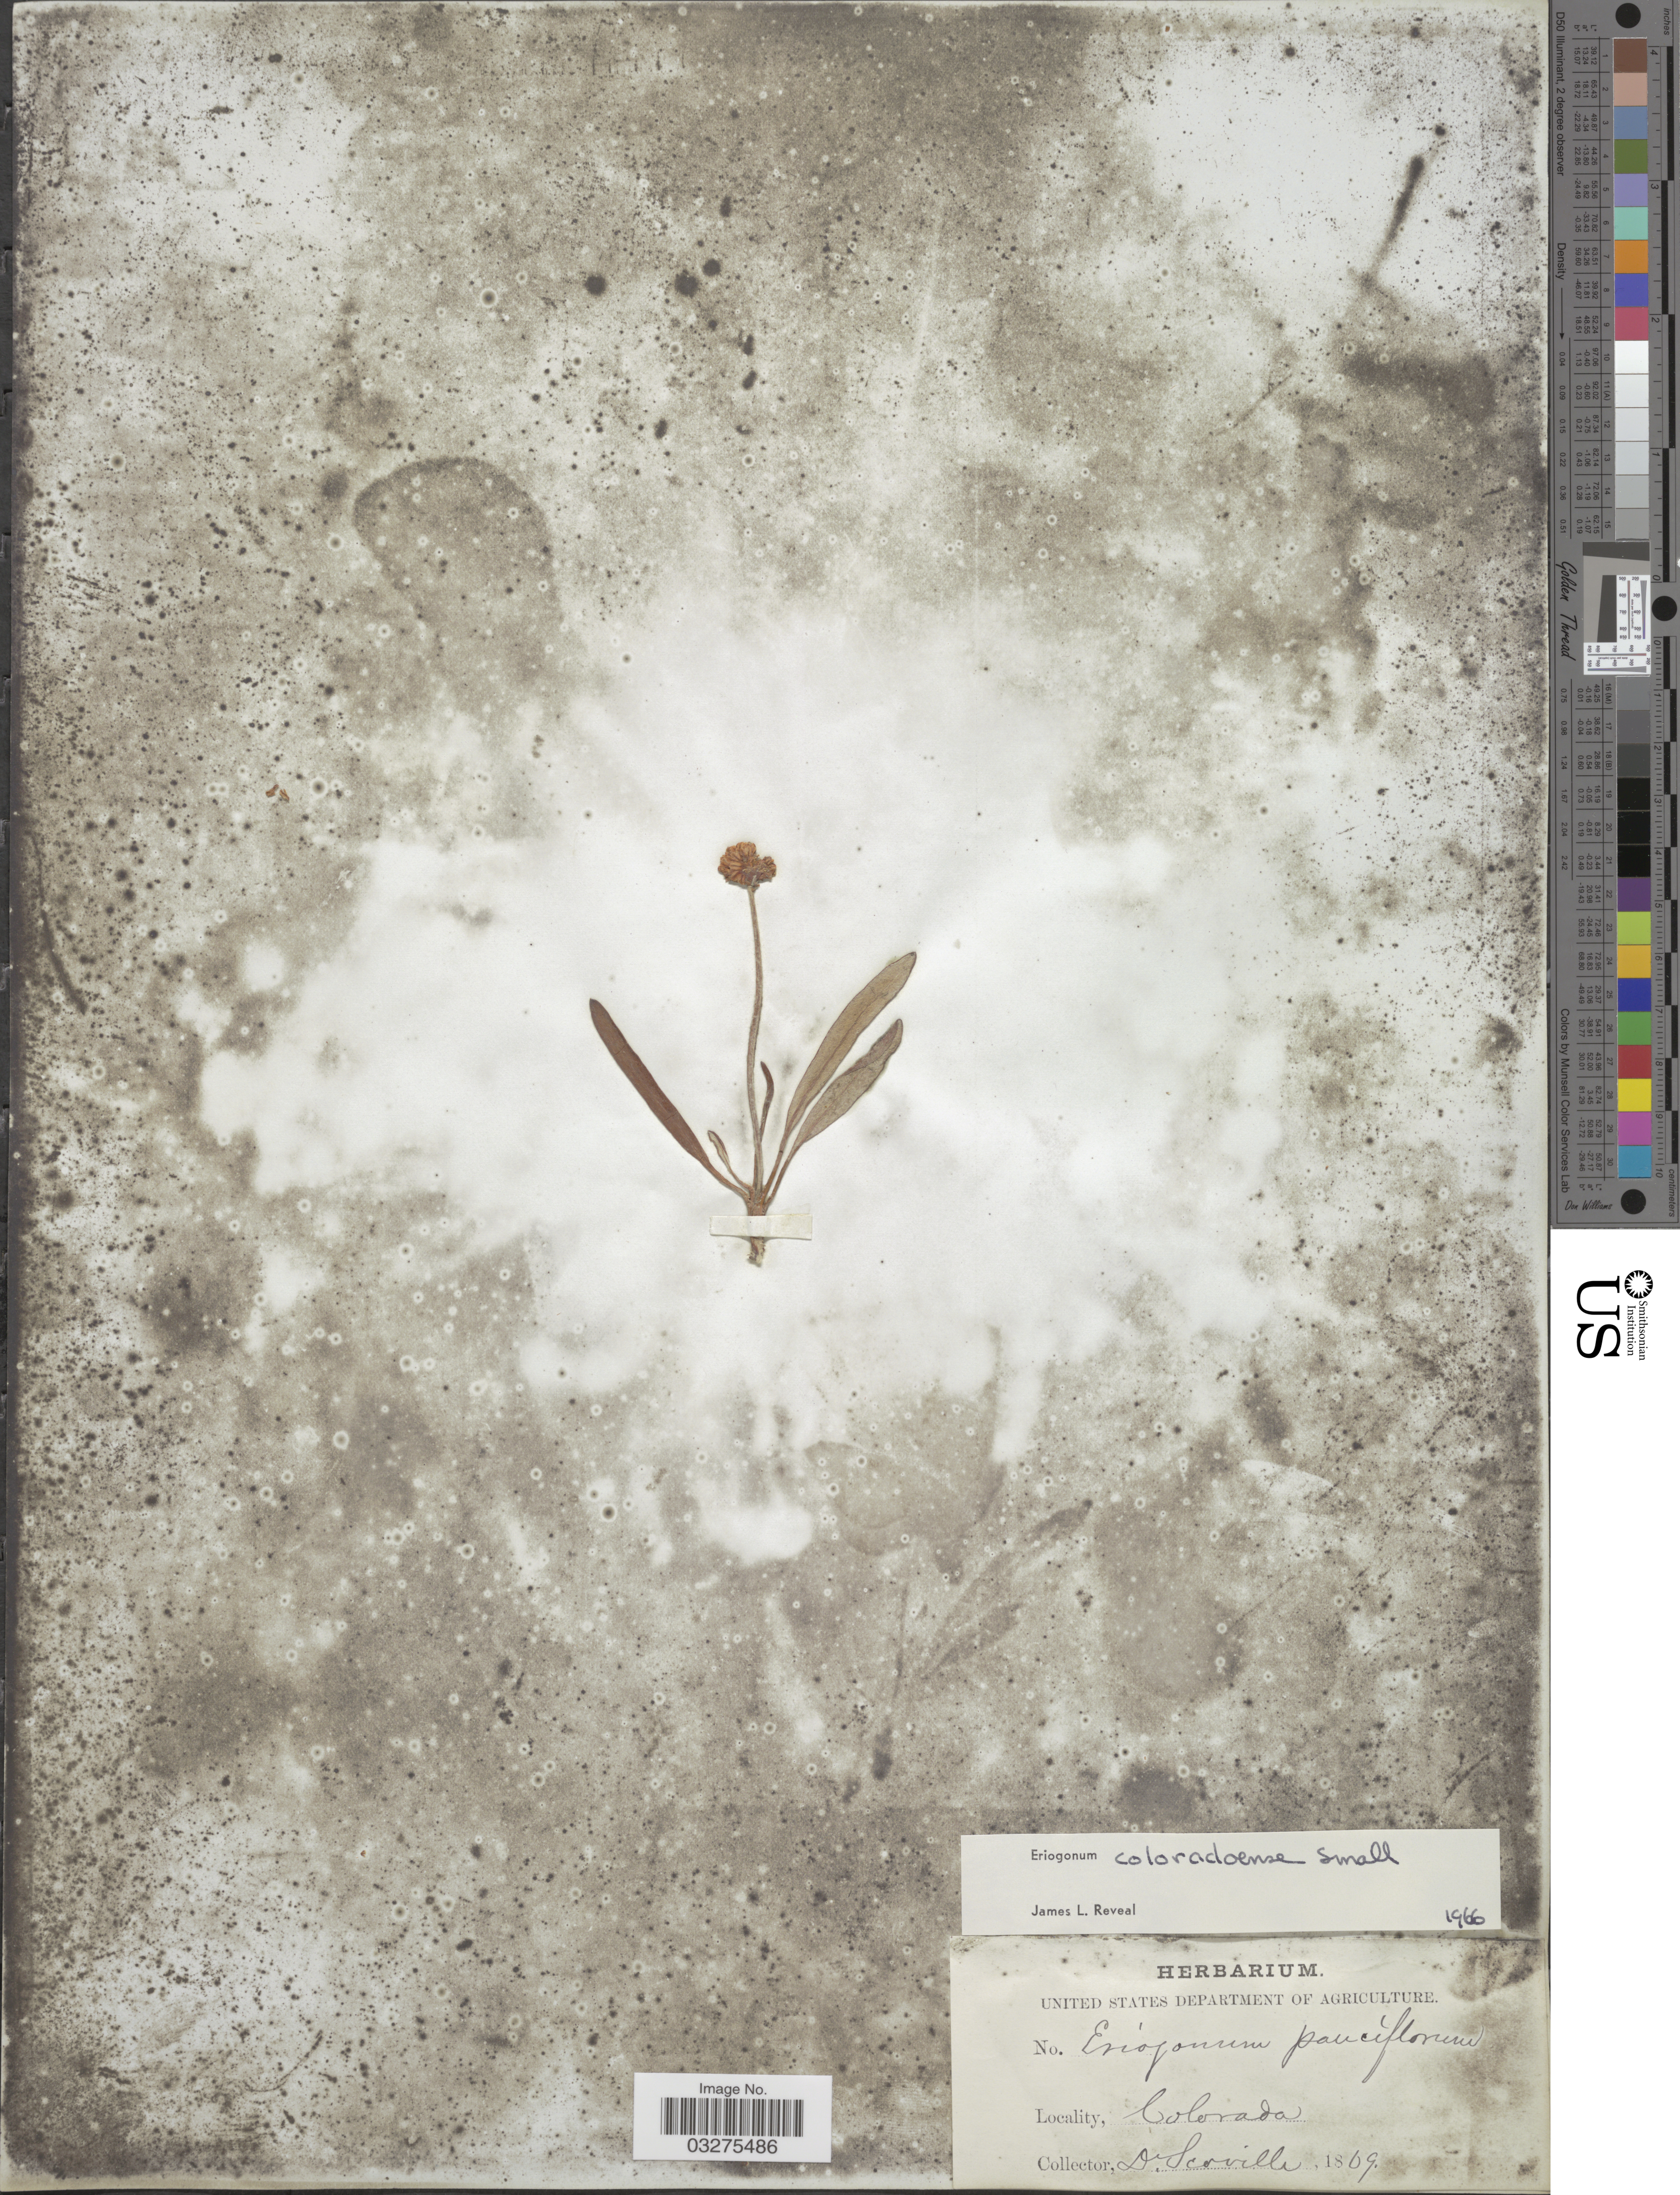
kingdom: Plantae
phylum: Tracheophyta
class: Magnoliopsida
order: Caryophyllales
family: Polygonaceae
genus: Eriogonum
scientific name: Eriogonum coloradense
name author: Small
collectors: Scoville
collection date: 1869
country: United States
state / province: Colorado